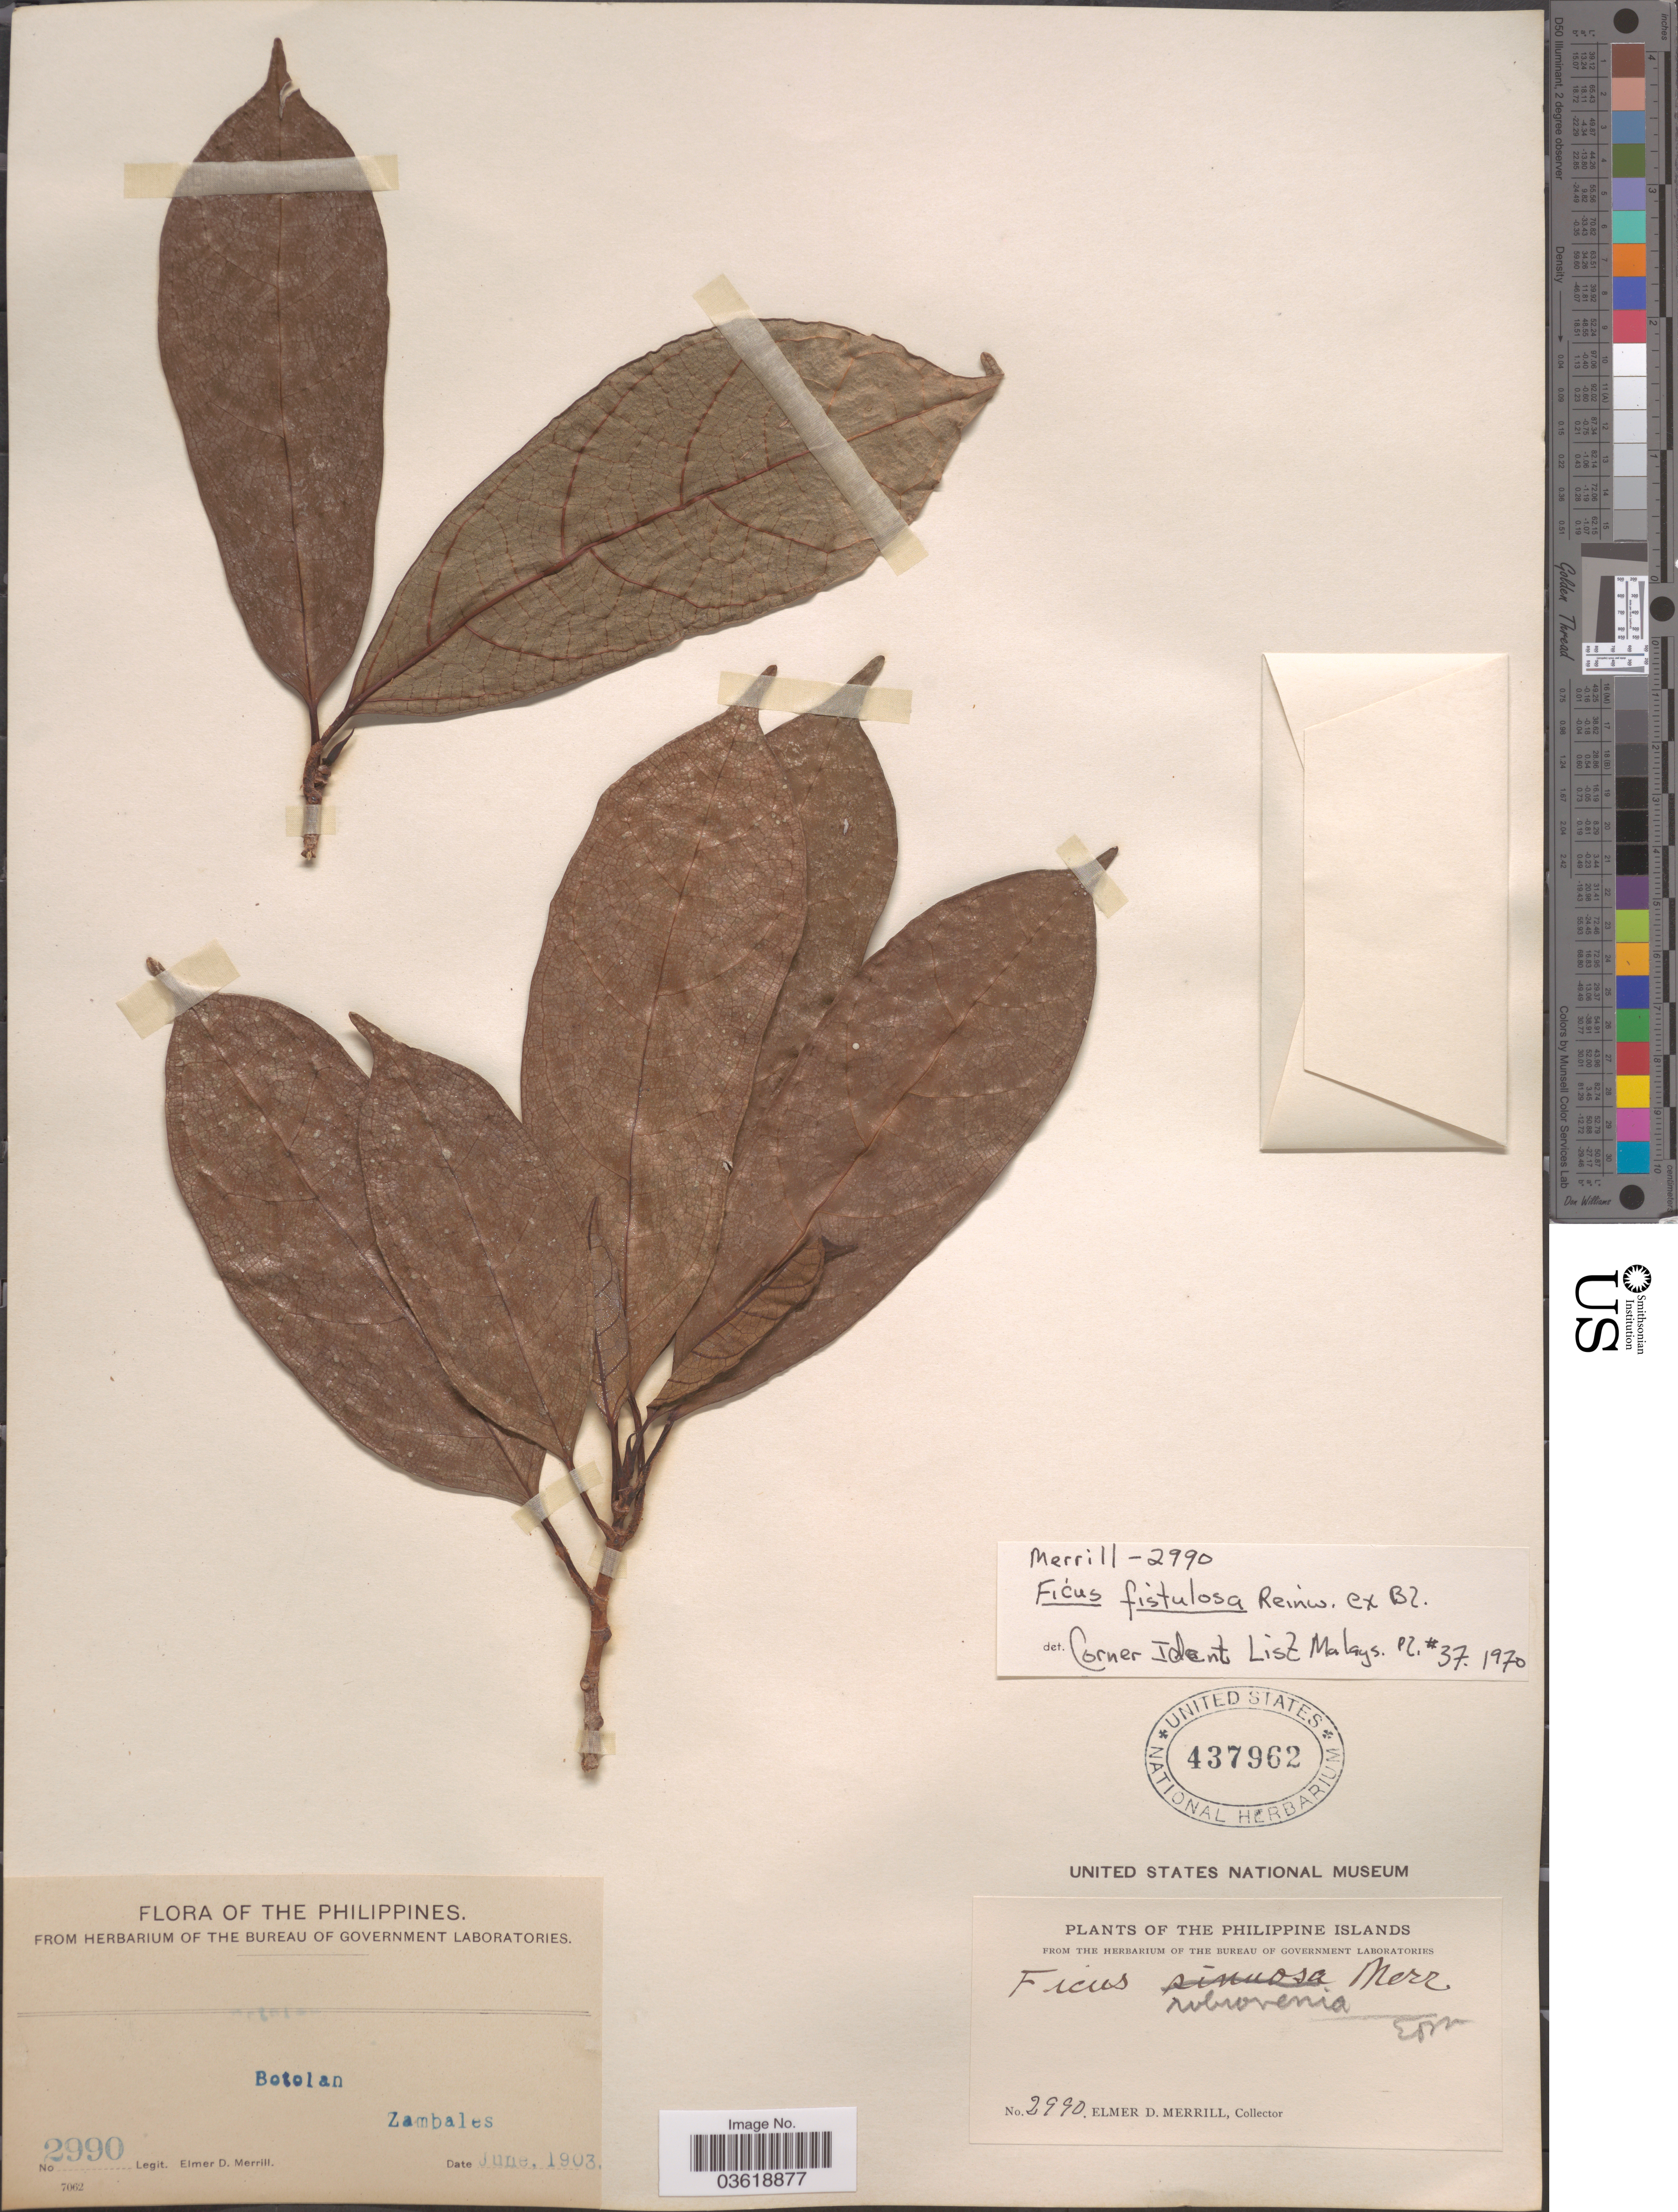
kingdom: Plantae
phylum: Tracheophyta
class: Magnoliopsida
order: Rosales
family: Moraceae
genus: Ficus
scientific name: Ficus fistulosa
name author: Reinw. ex Blume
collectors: E. D. Merrill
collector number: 2990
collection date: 1903-06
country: Philippines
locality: Botolan. Zambales.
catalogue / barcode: US 437962